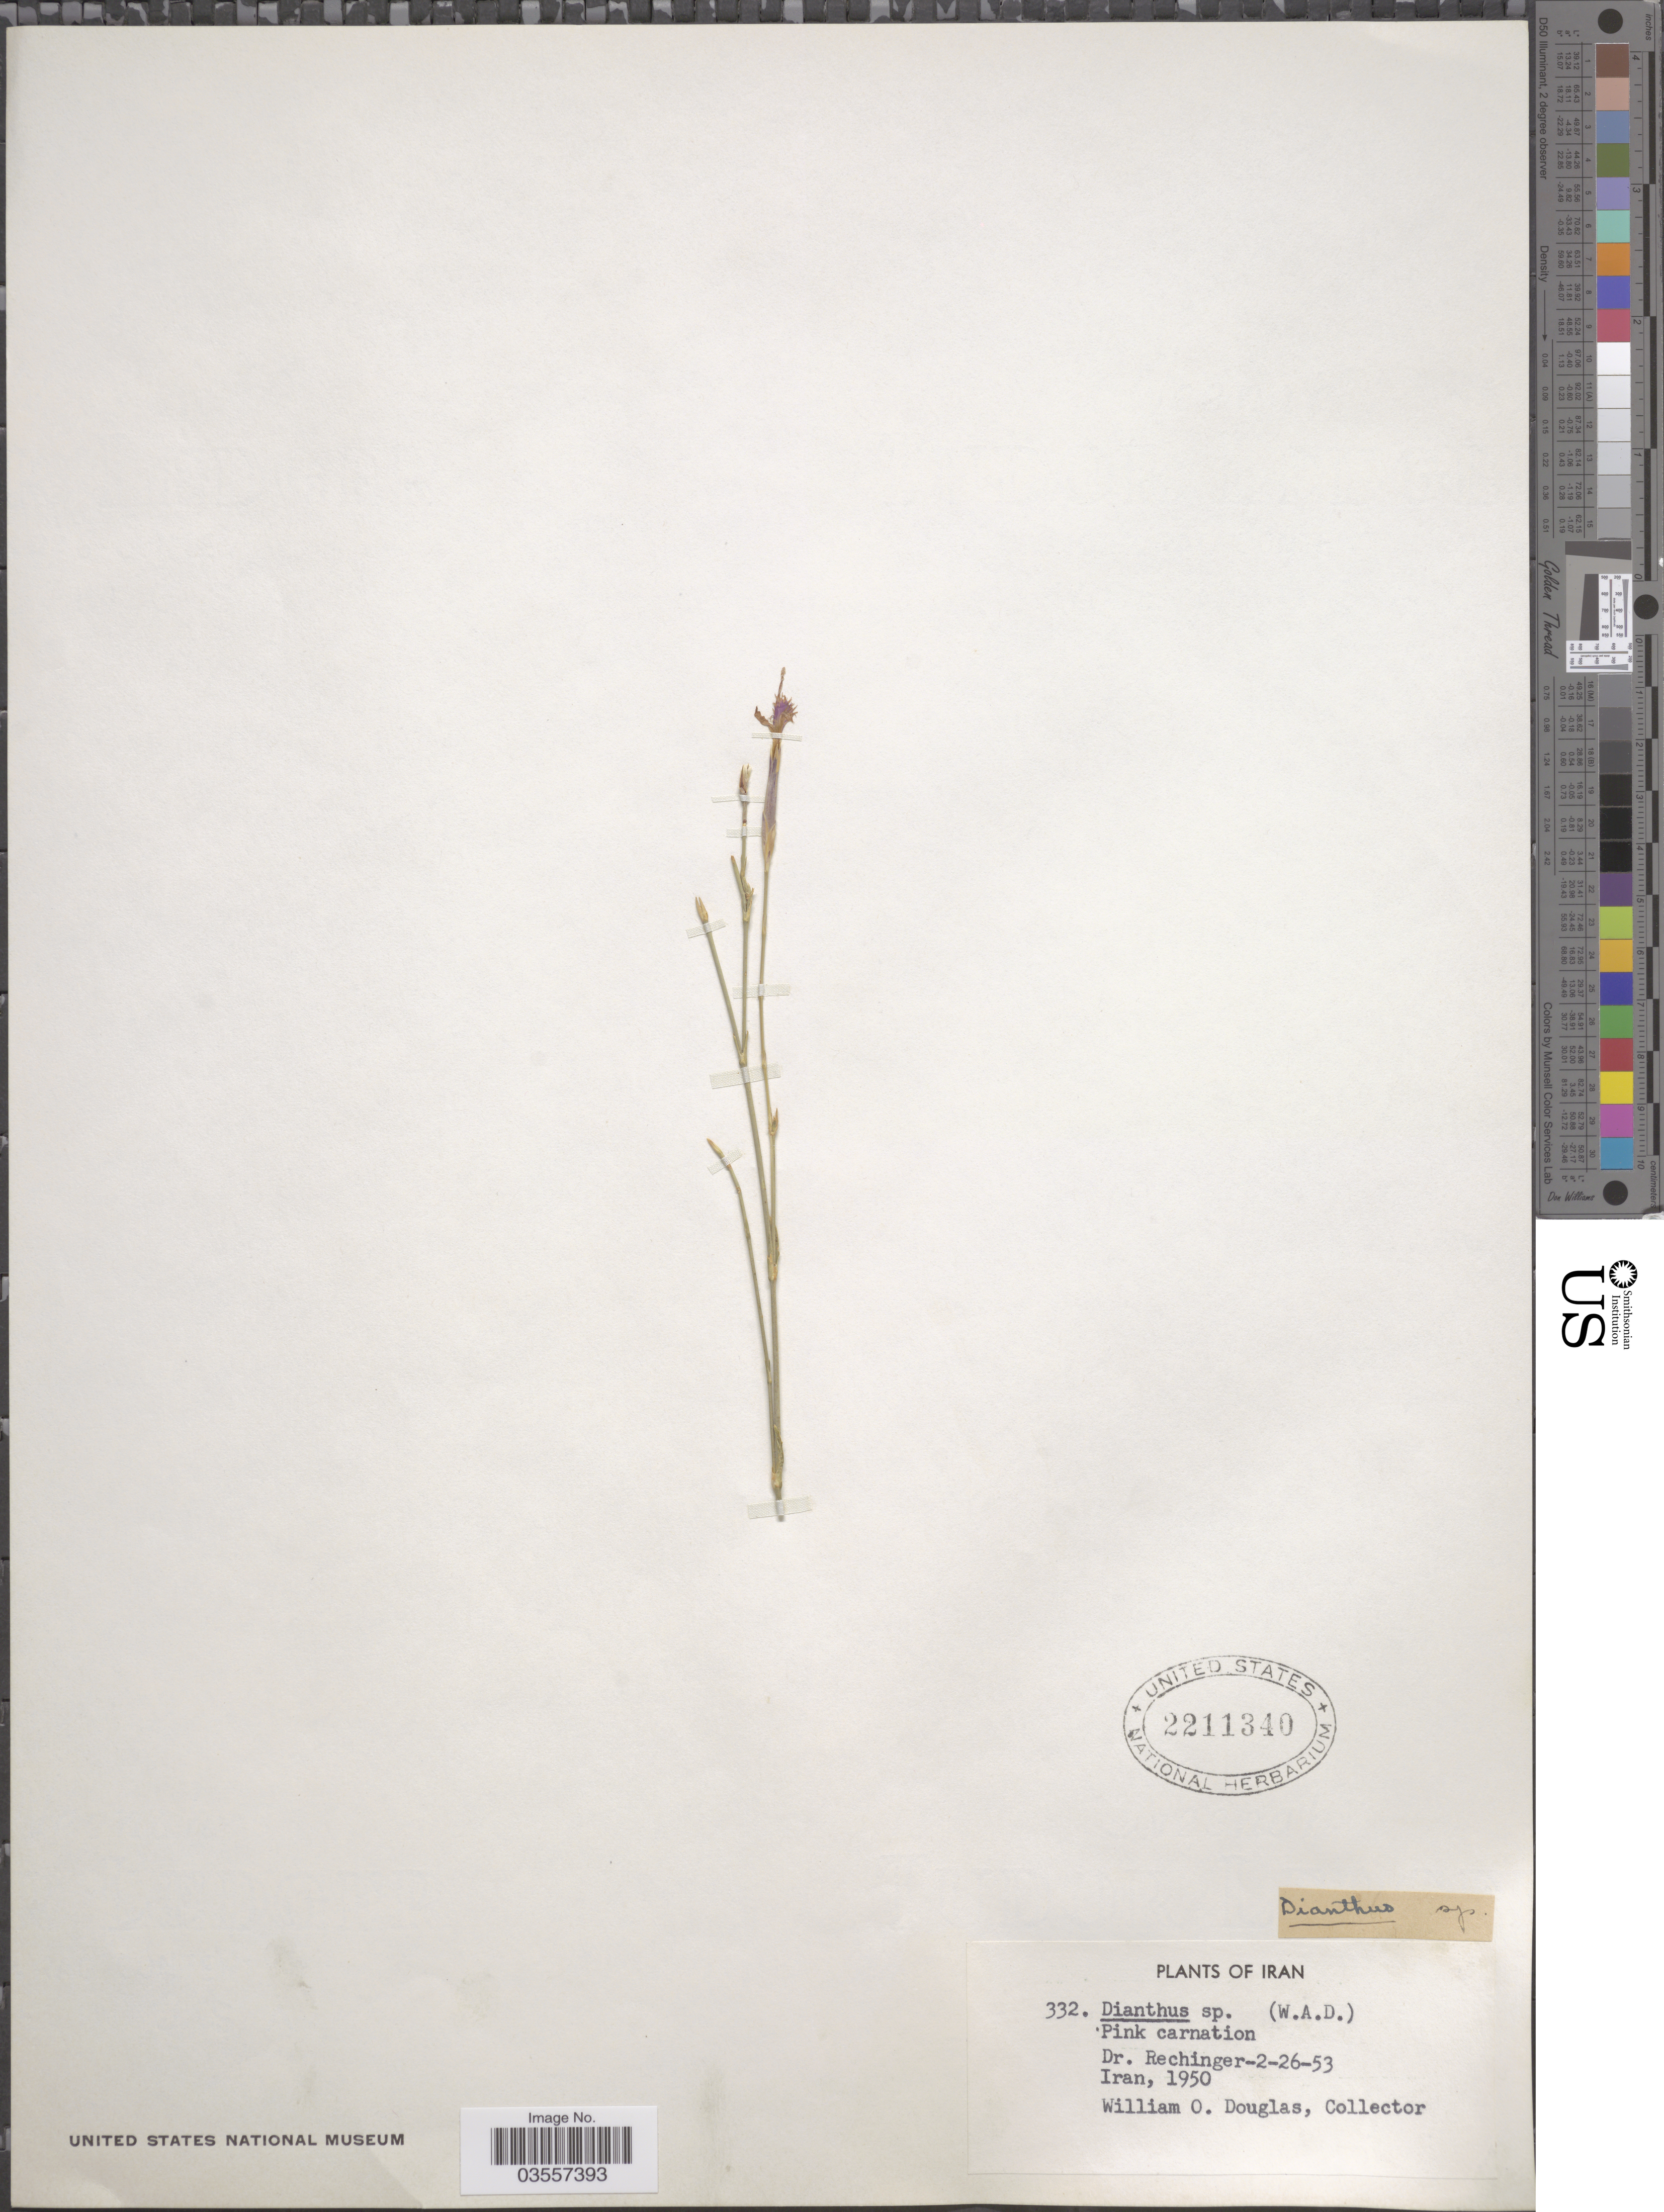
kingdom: Plantae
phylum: Tracheophyta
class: Magnoliopsida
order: Caryophyllales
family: Caryophyllaceae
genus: Dianthus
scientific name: Dianthus sp.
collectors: W. Douglas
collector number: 332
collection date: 1950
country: Iran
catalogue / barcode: US 2211340